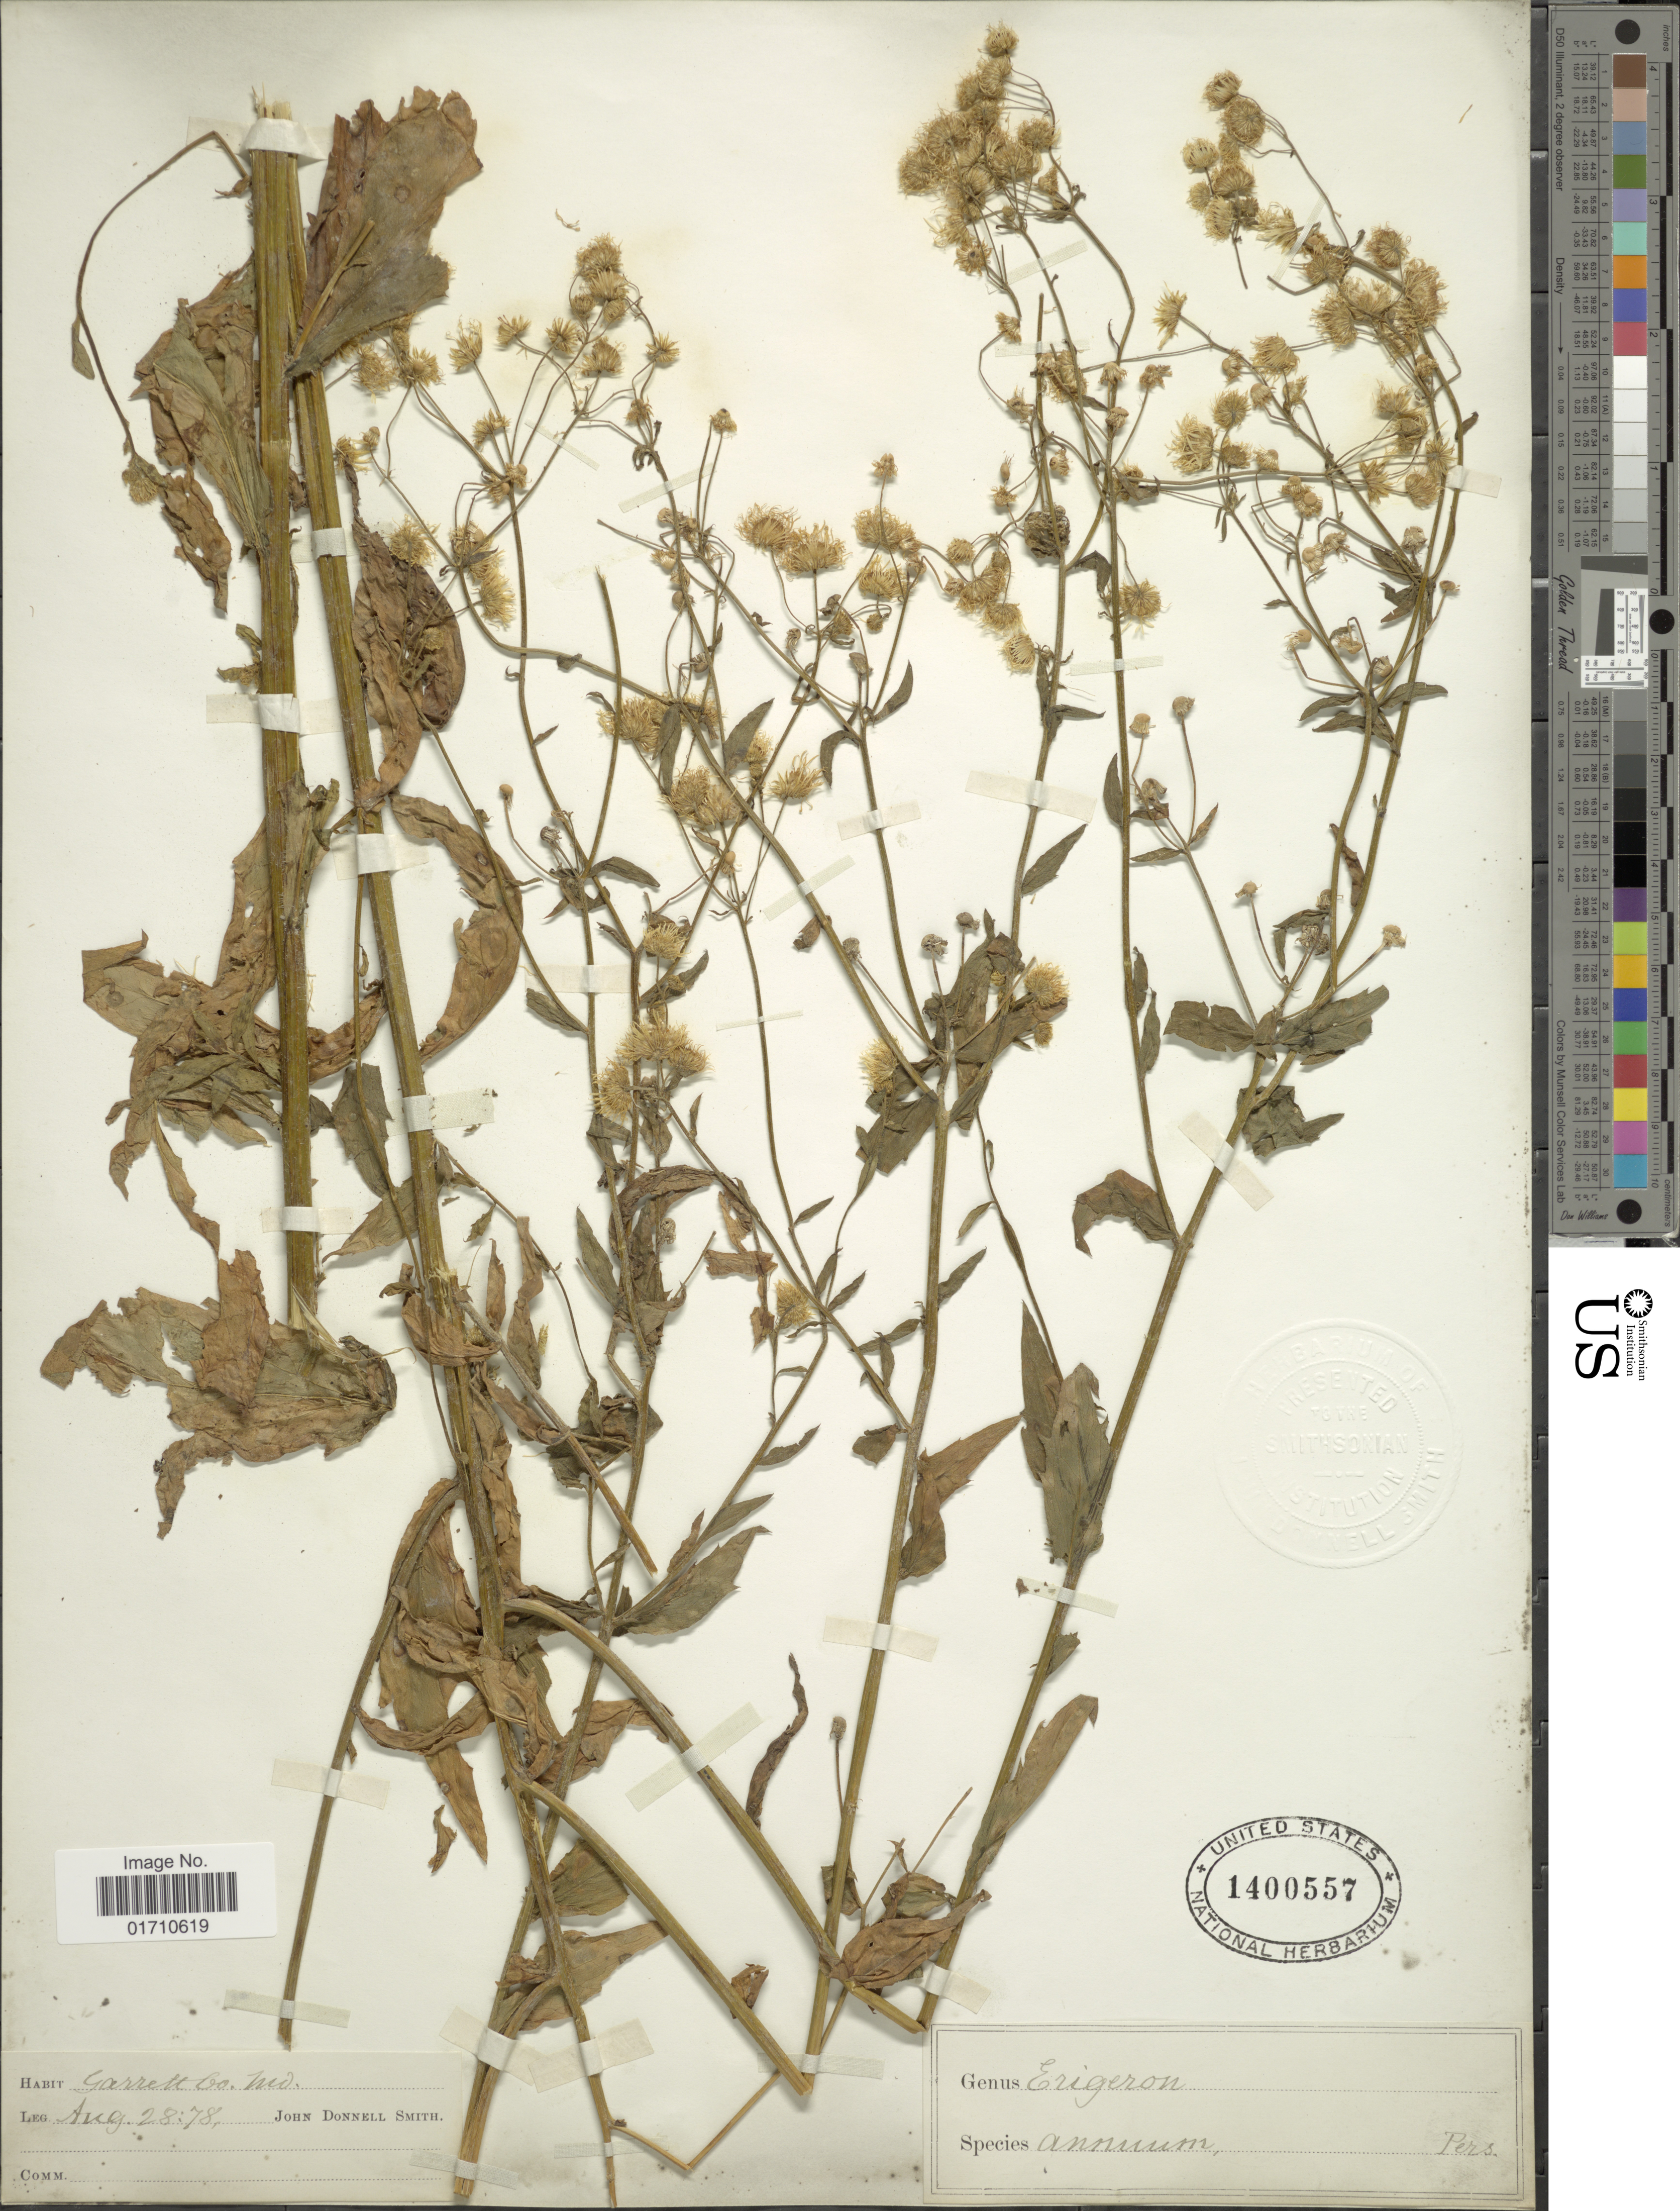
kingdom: Plantae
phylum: Tracheophyta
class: Magnoliopsida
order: Asterales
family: Asteraceae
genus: Erigeron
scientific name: Erigeron annuus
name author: (L.) Pers.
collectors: J. Donnell Smith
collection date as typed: Transcribed d/m/y: 28/8/78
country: United States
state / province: Maryland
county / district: Garrett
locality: Garrett Co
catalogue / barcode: US 1400557